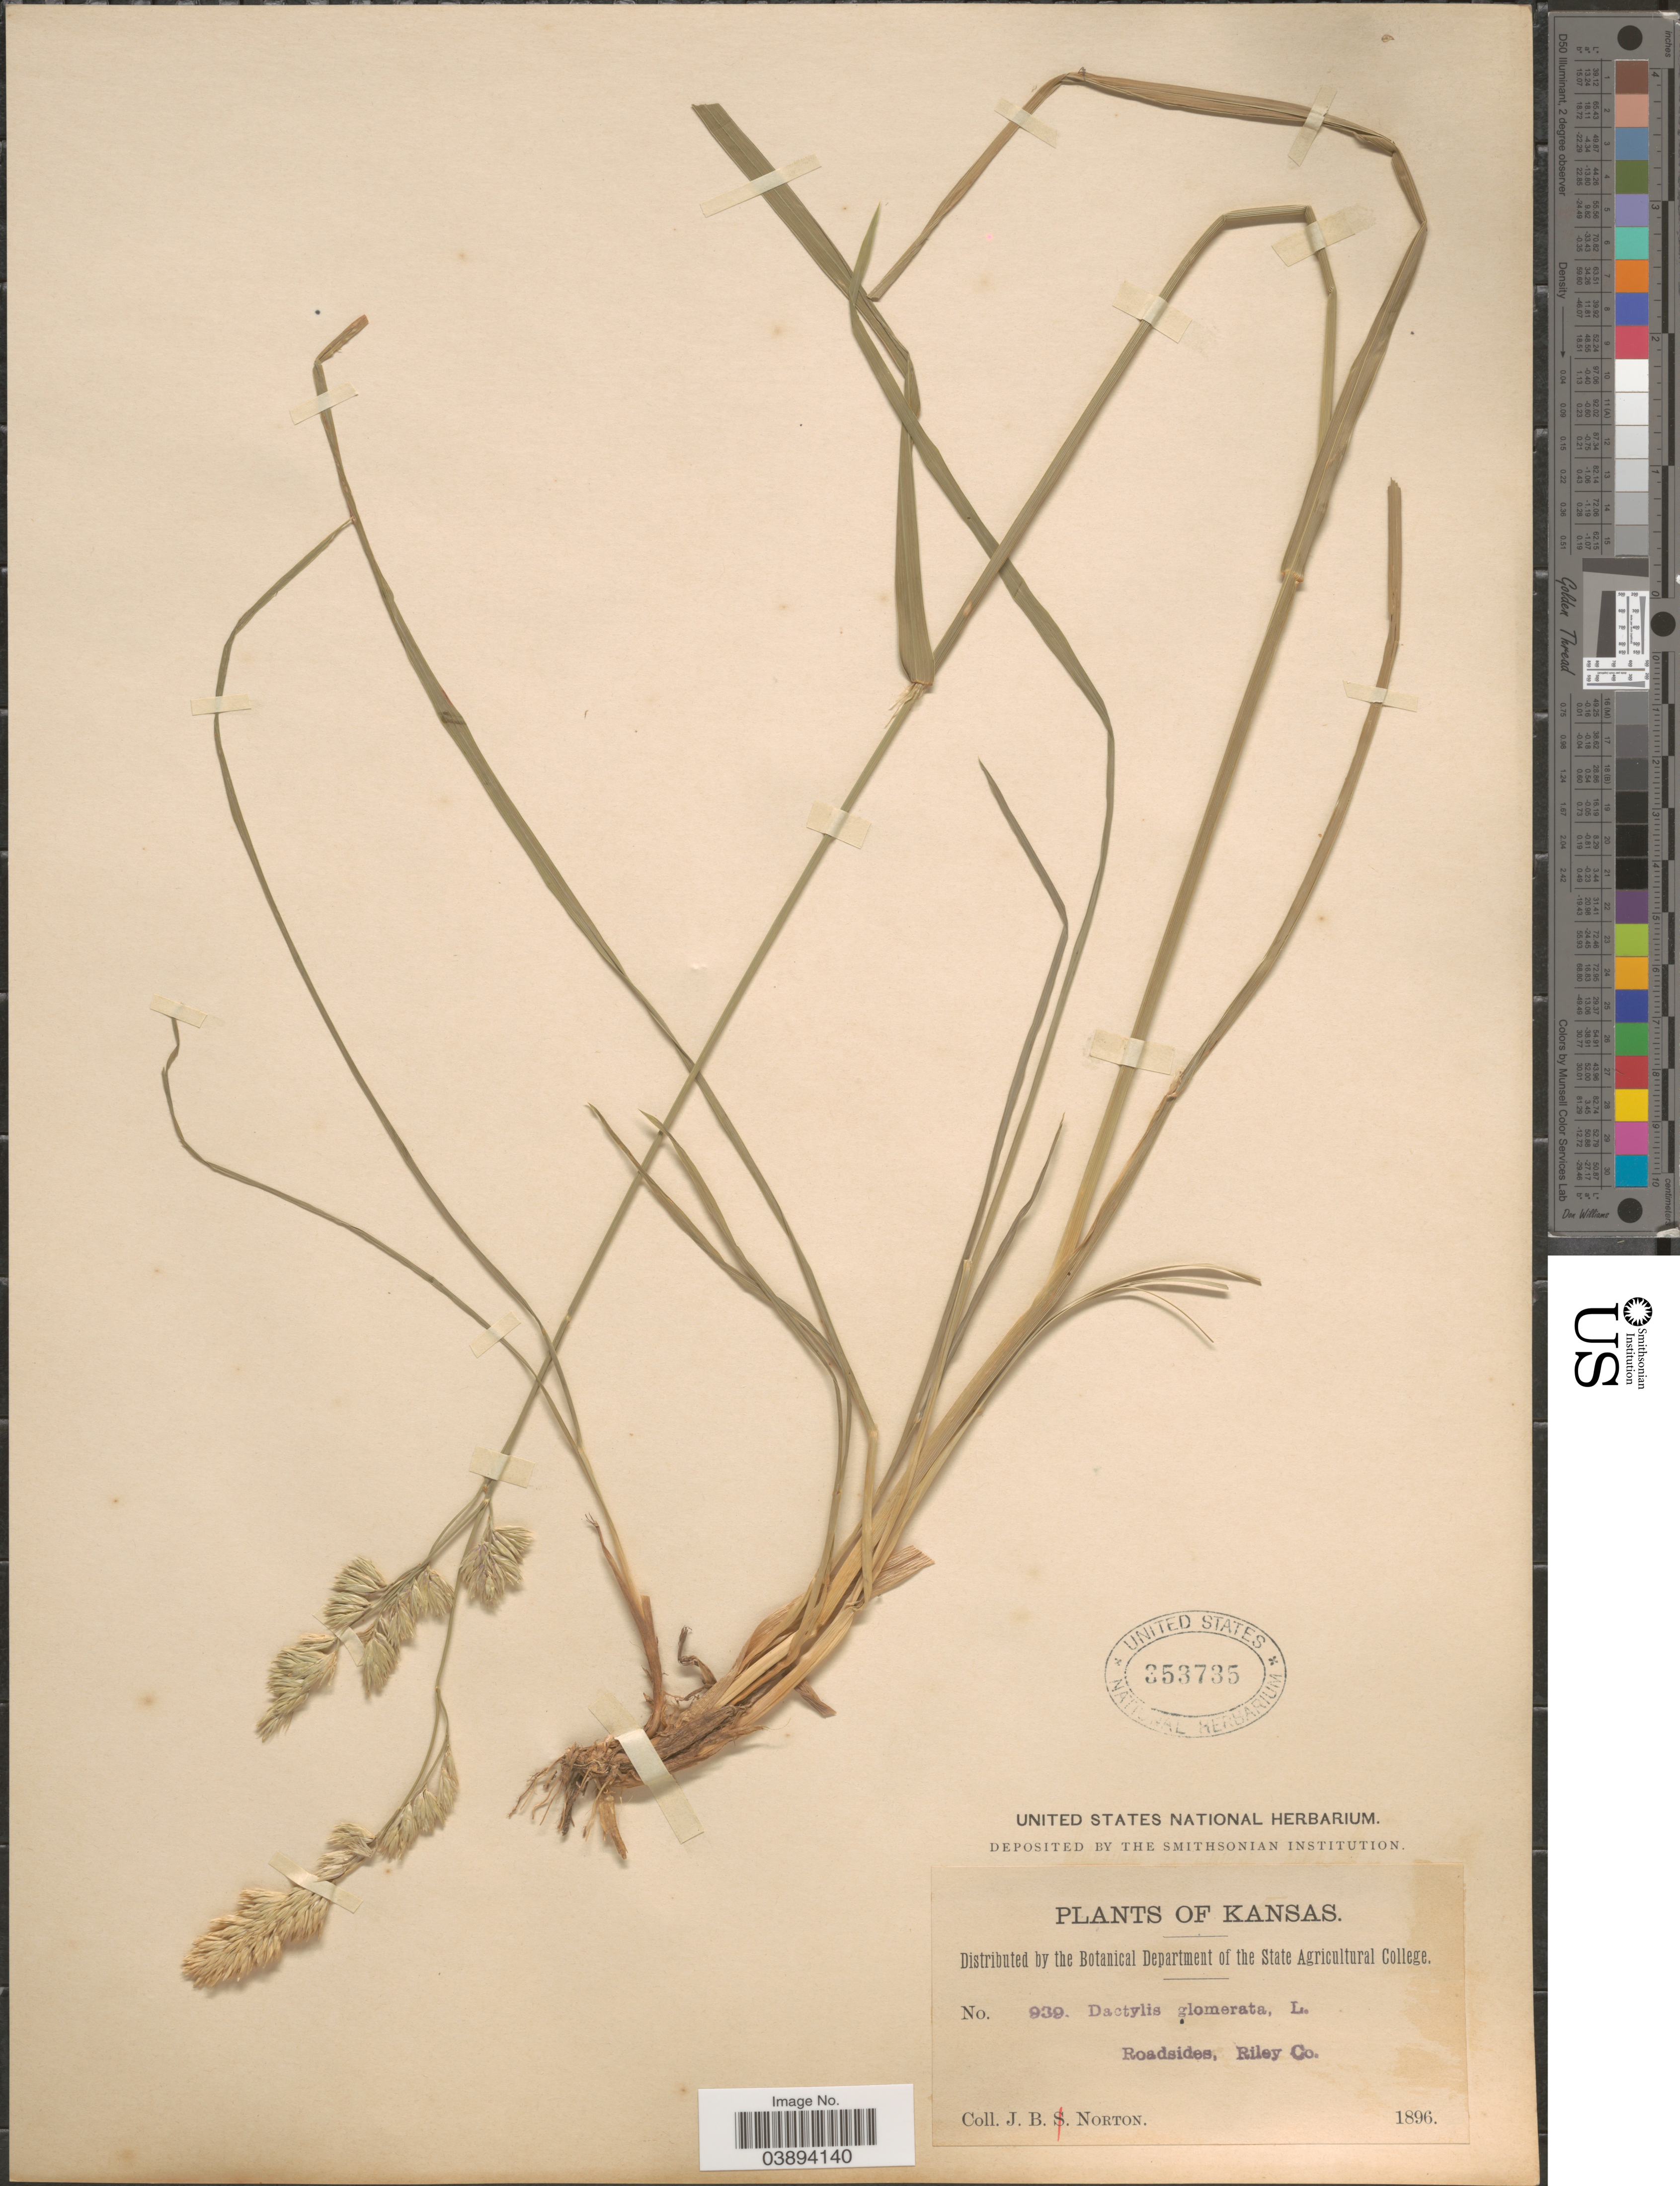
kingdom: Plantae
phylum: Tracheophyta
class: Liliopsida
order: Poales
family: Poaceae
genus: Dactylis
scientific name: Dactylis glomerata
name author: L.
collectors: J. B. Norton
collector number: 939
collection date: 1896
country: United States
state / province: Kansas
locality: Roadsides, Riley Co.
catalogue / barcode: US 353735